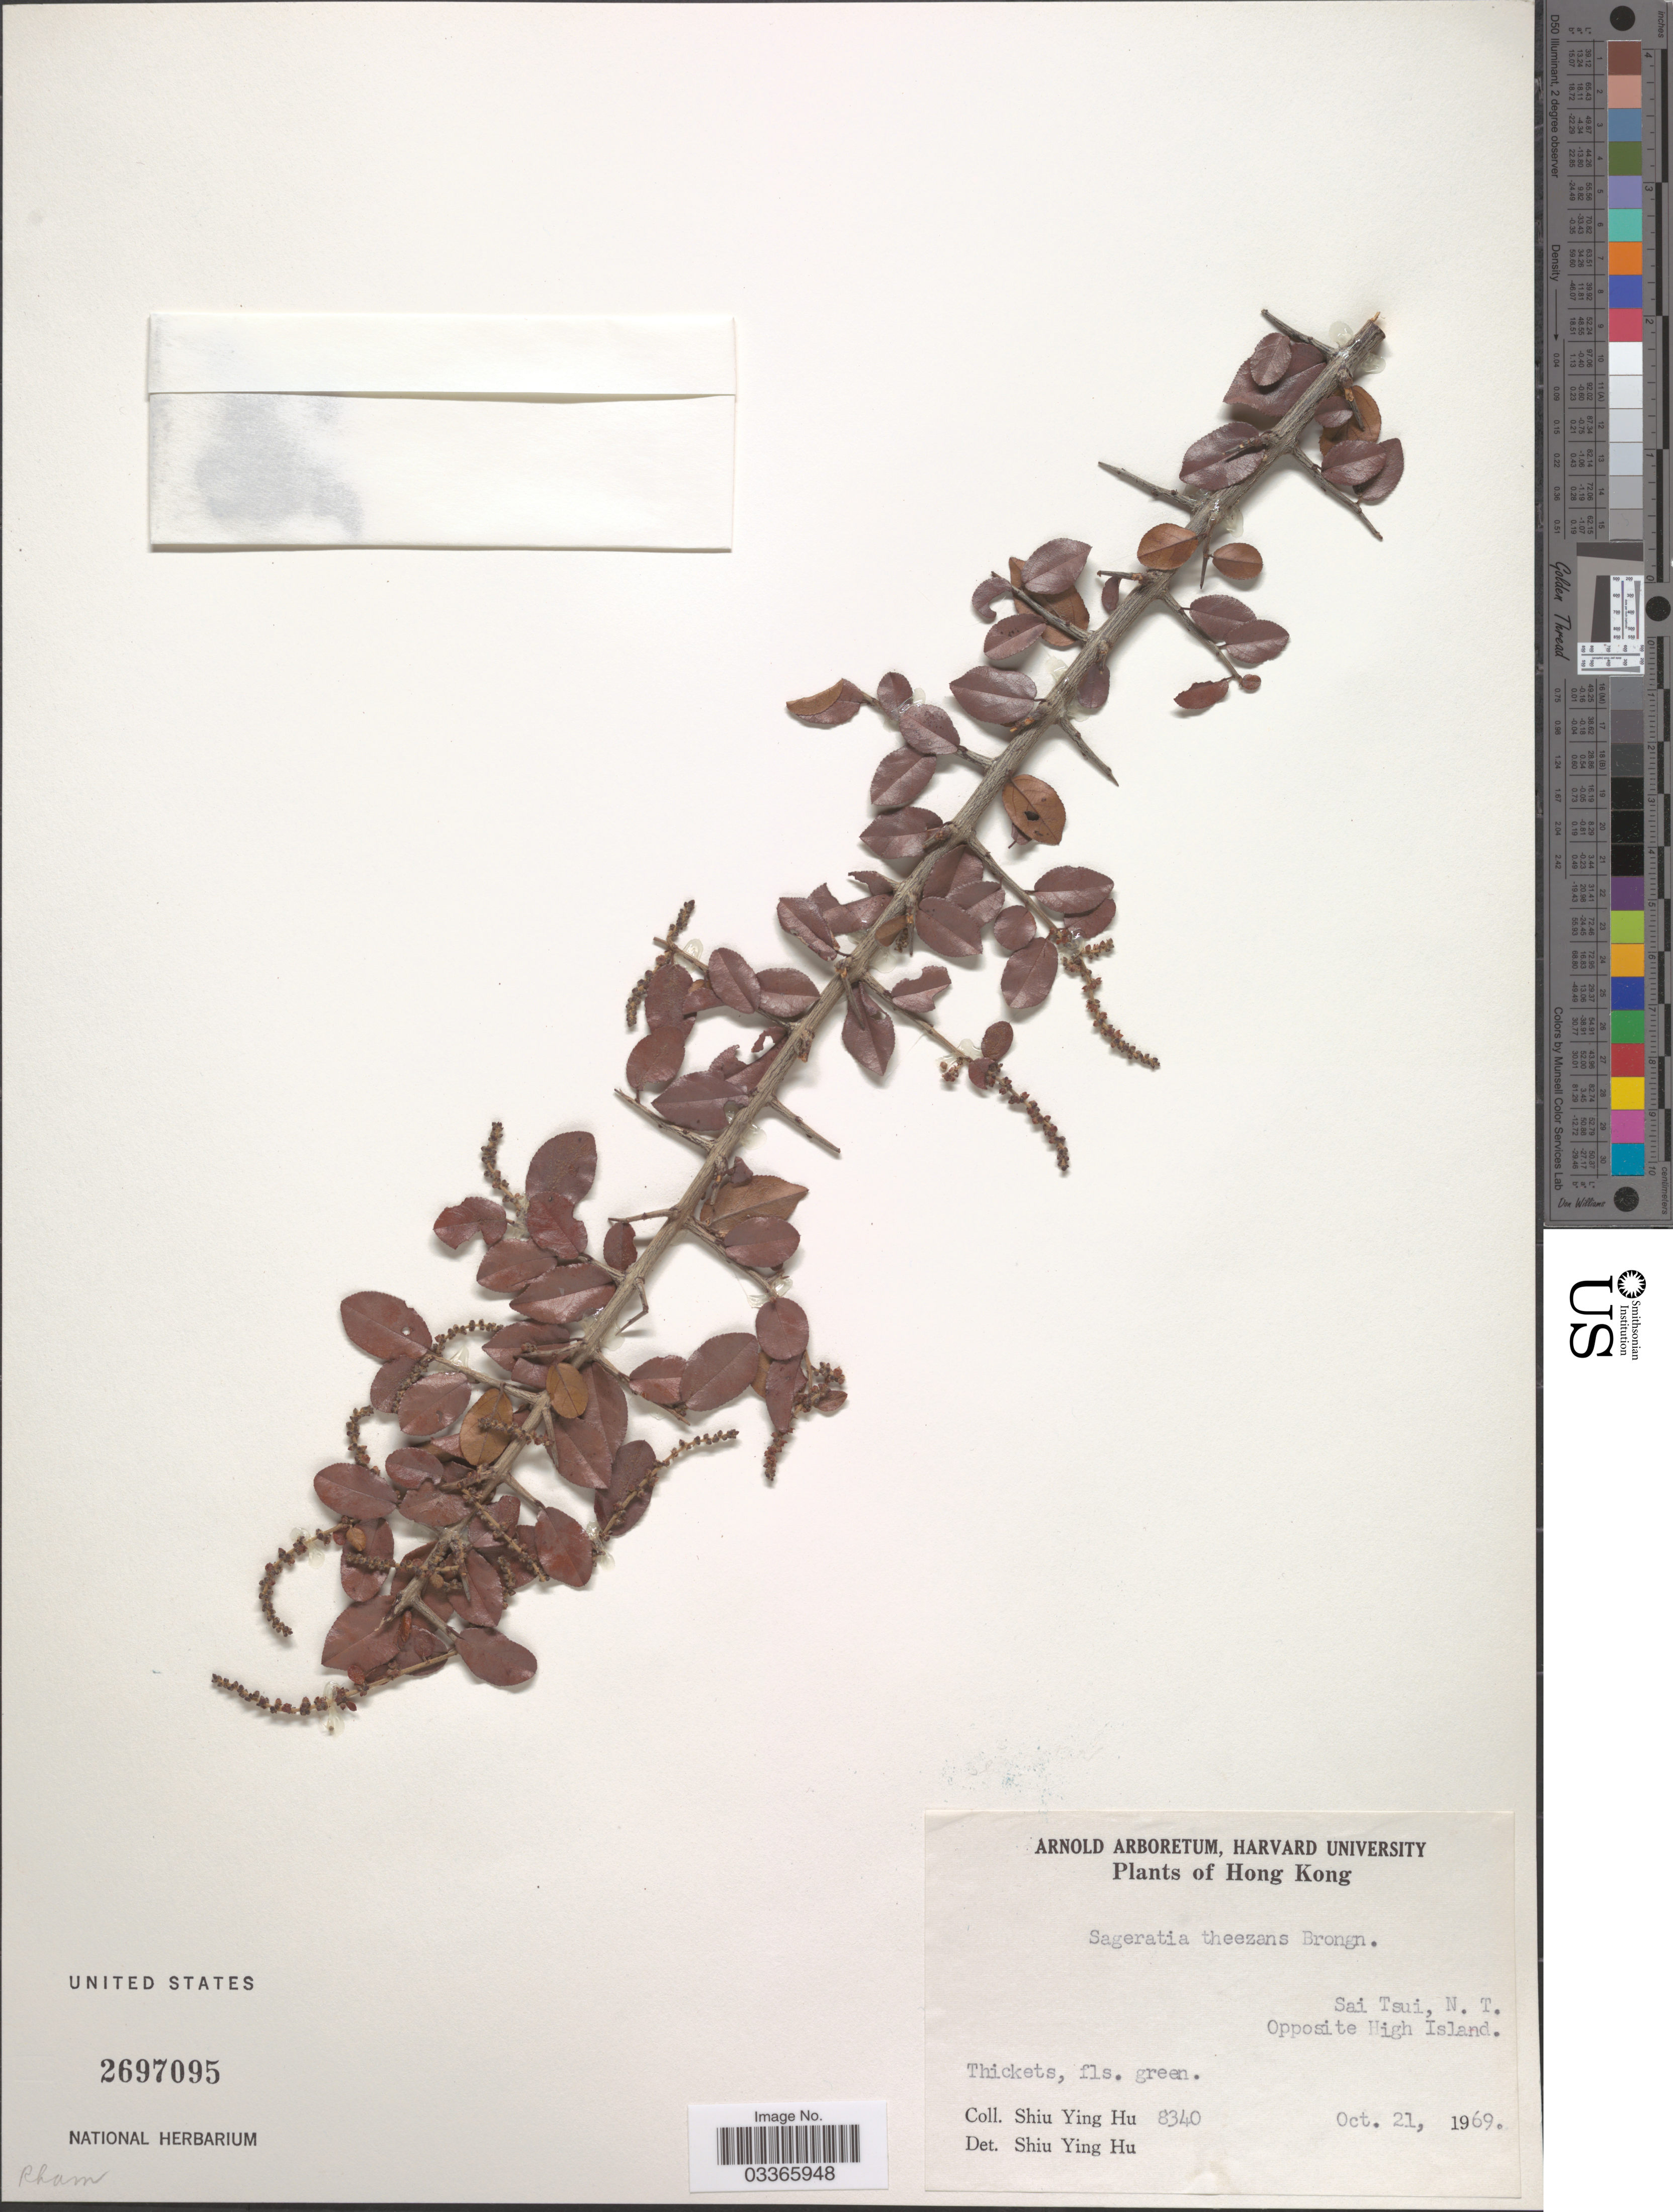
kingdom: Plantae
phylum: Tracheophyta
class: Magnoliopsida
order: Rosales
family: Rhamnaceae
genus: Sageretia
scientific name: Sageretia thea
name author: (Osbeck) M.C. Johnst.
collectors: S. Y. Hu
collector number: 8340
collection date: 1969-10-21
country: China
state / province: Hong Kong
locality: Sai Tsui, N. T., Opposite High Island.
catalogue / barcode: US 2697095